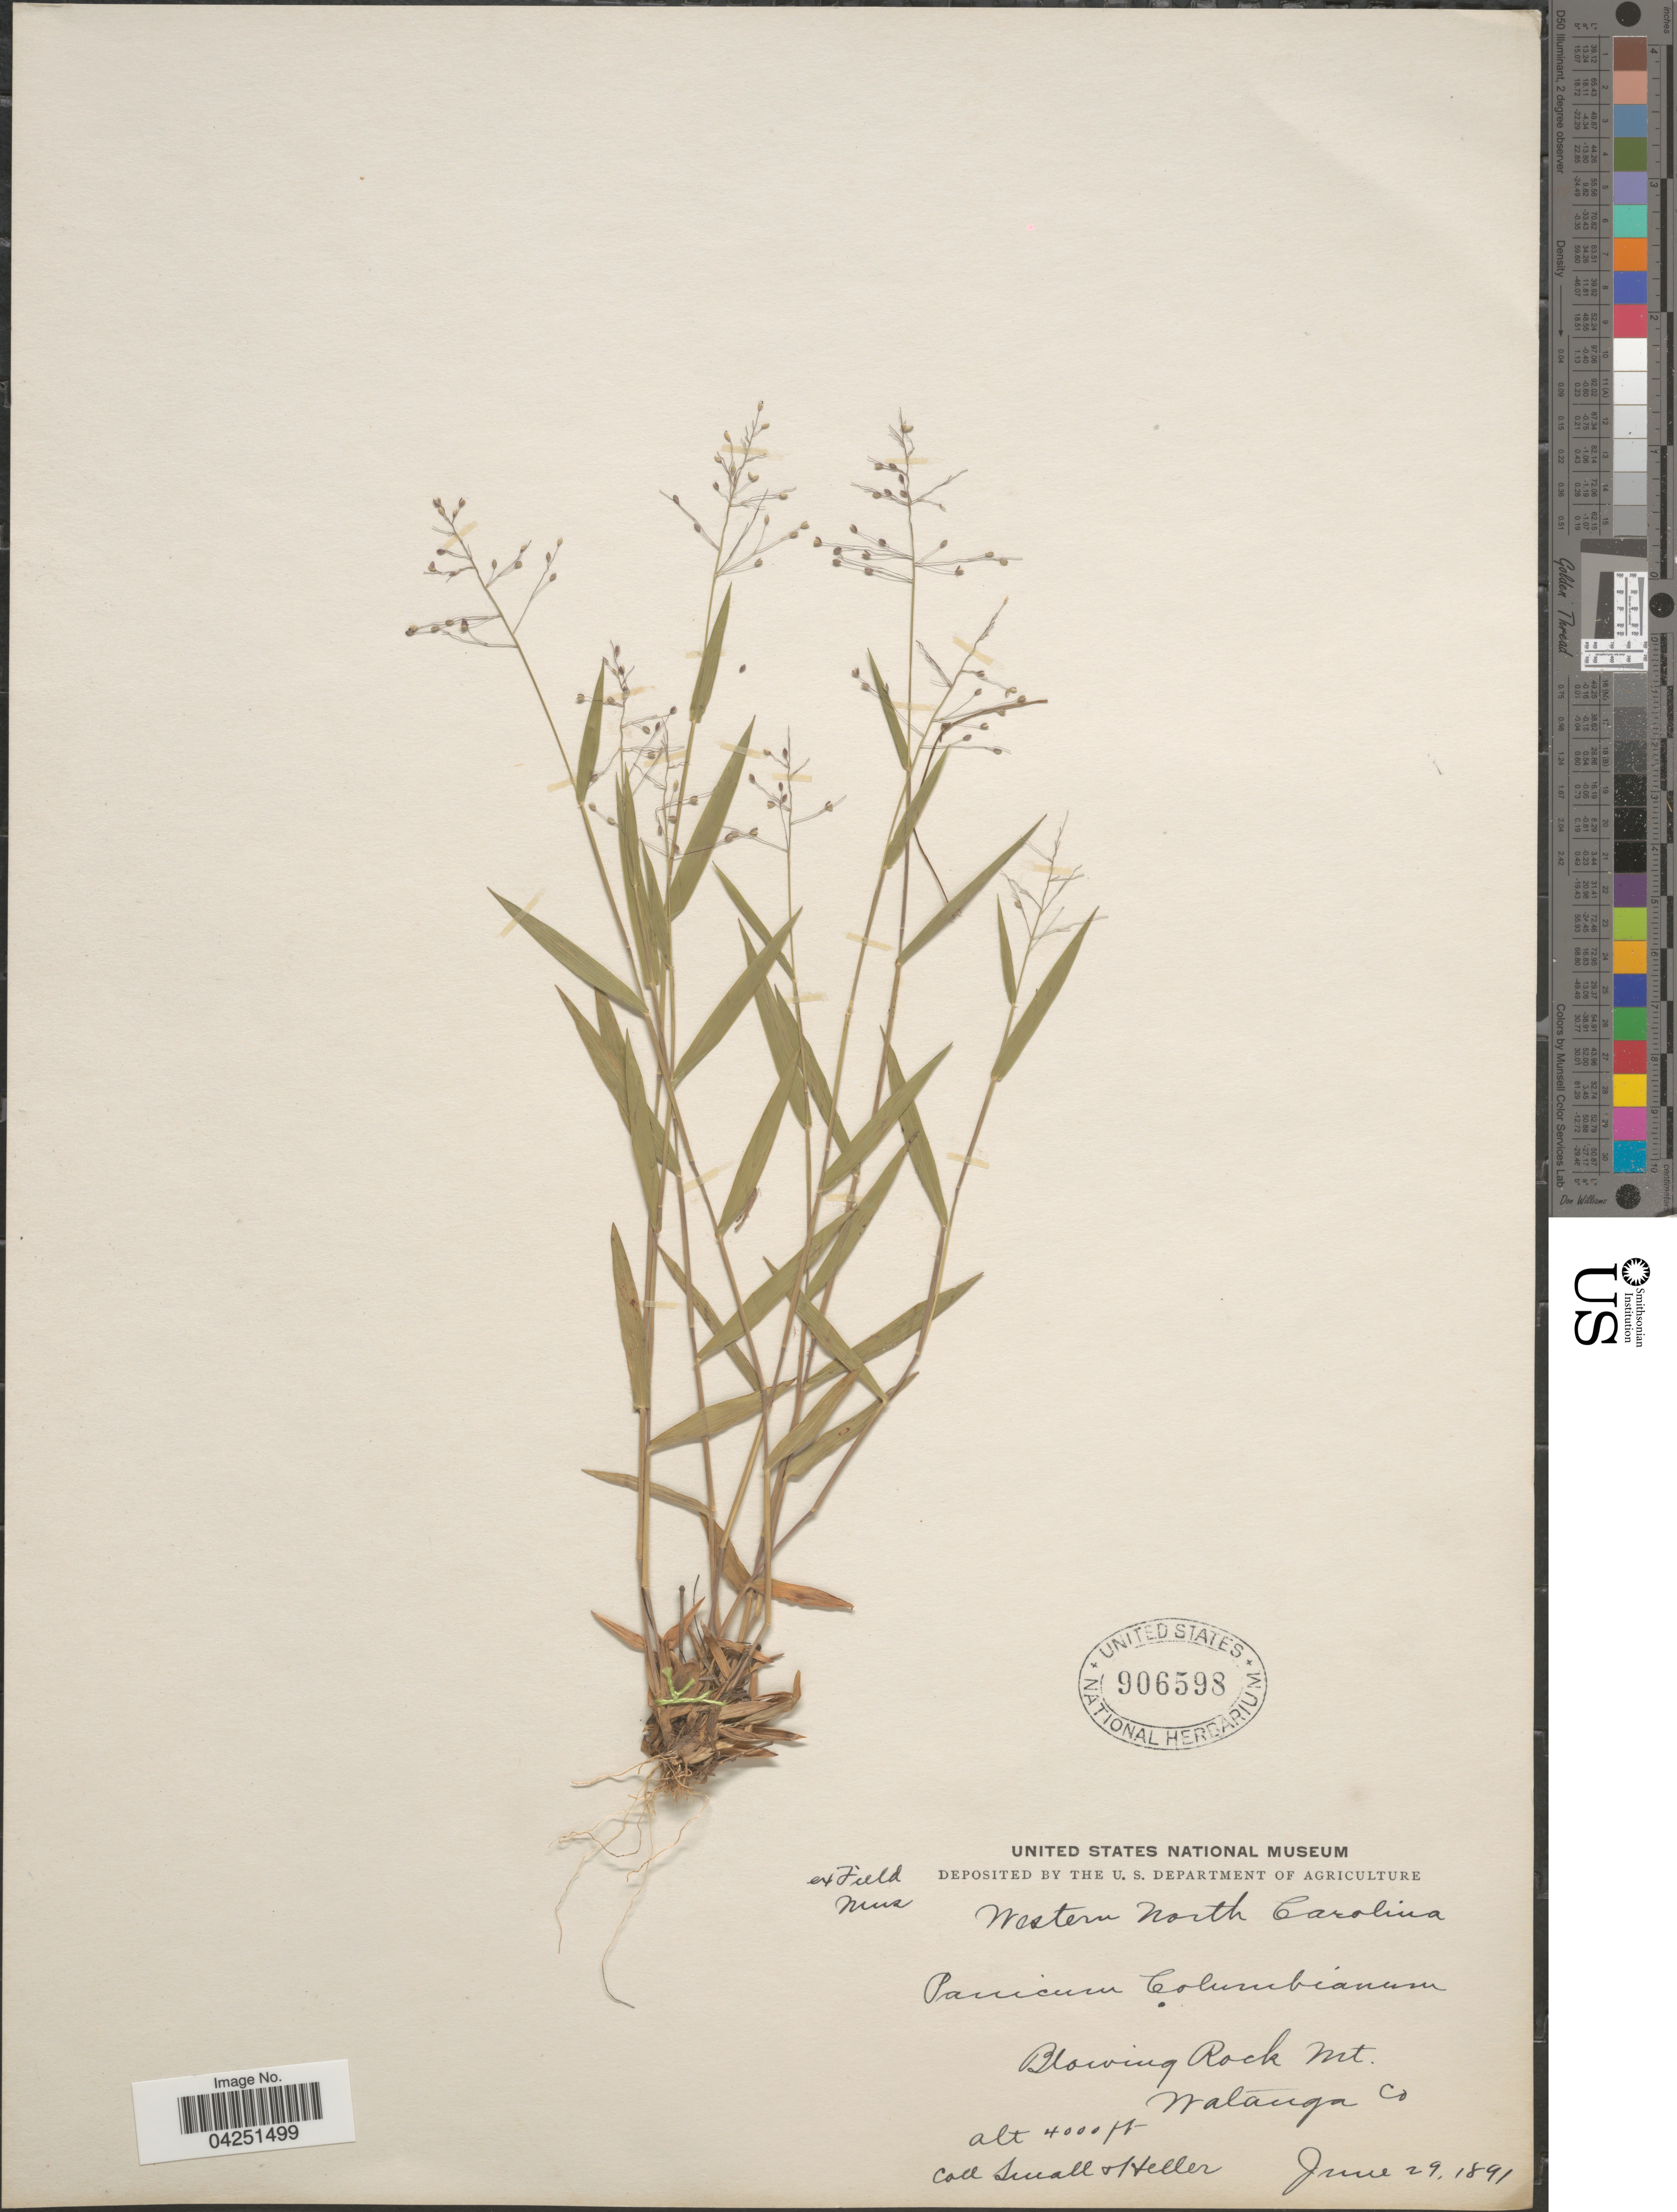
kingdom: Plantae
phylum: Tracheophyta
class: Liliopsida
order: Poales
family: Poaceae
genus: Dichanthelium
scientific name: Dichanthelium acuminatum var. acuminatum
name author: (Sw.) Gould & C.A. Clark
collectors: -- Small & -- Heller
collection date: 1891-06-29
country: United States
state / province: North Carolina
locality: Western North Carolina. Blowing Rock Mt. Watauga Co.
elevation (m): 1219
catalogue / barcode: US 906598